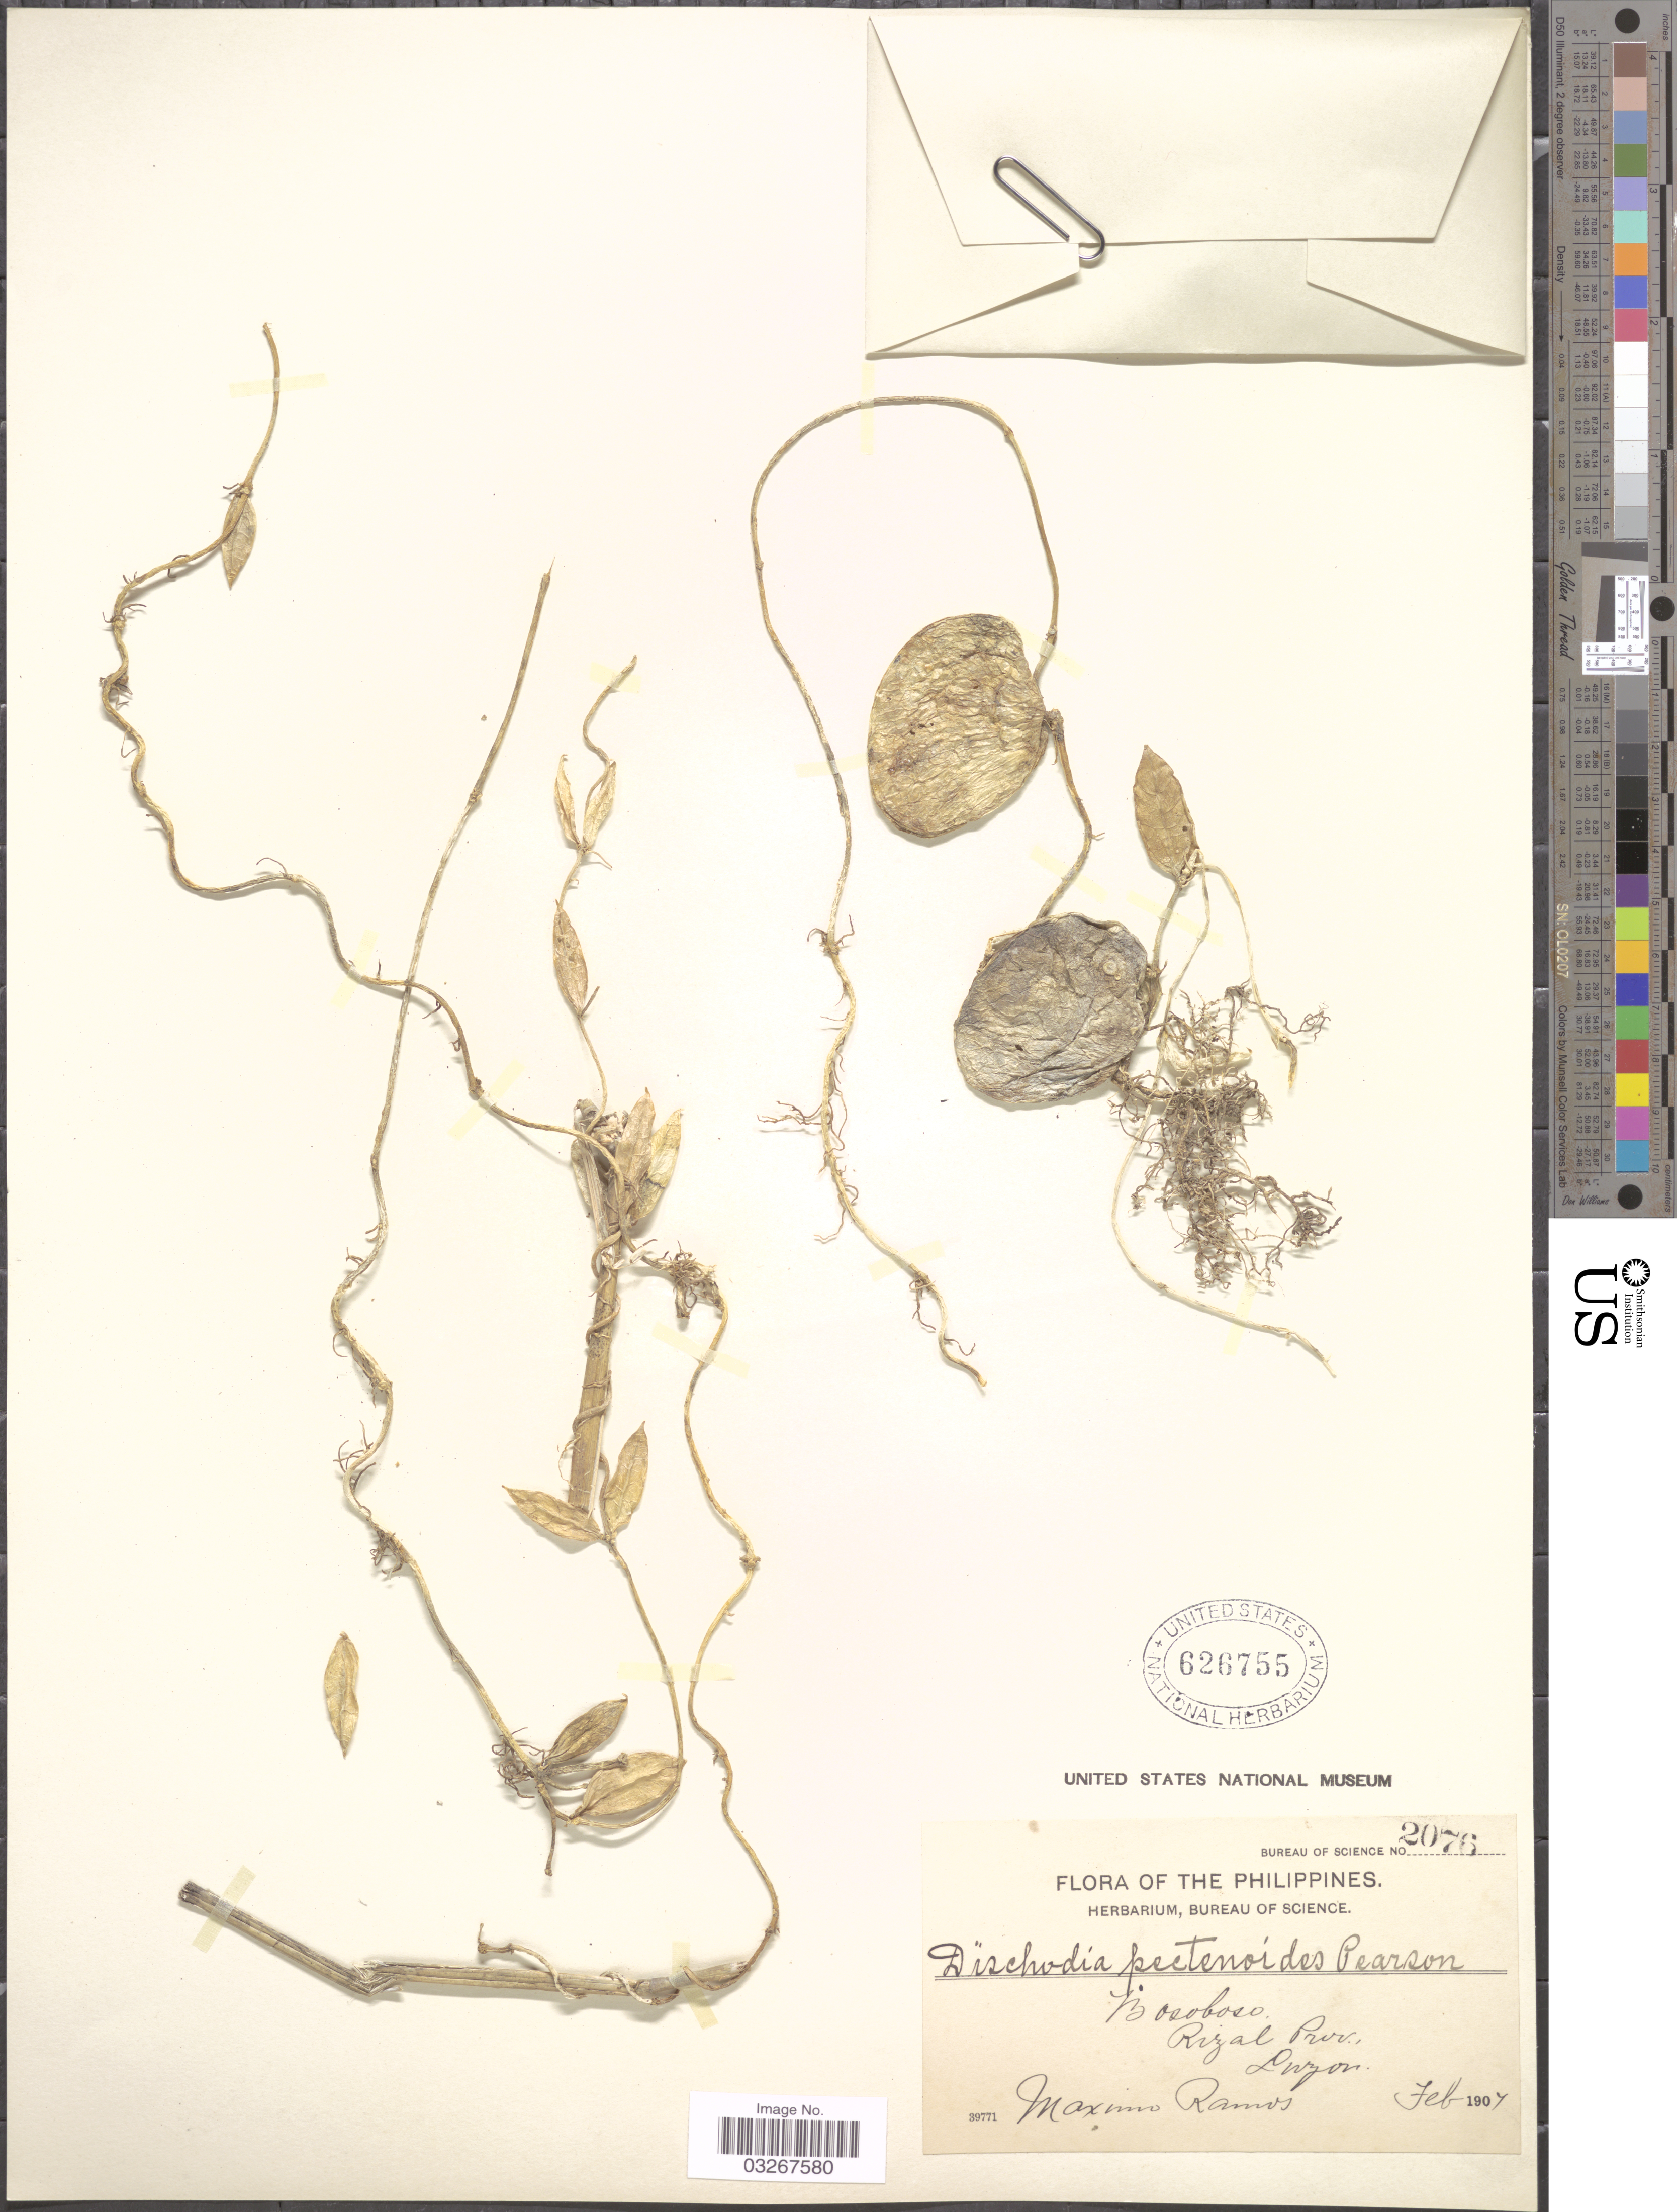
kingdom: Plantae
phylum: Tracheophyta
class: Magnoliopsida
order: Gentianales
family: Apocynaceae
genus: Dischidia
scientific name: Dischidia vidalii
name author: Becc.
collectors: M. Ramos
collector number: Bureau of Science 2076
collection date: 1907-02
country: Philippines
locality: Bosoboso, Rizal Prov., Luzon.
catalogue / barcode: US 626755